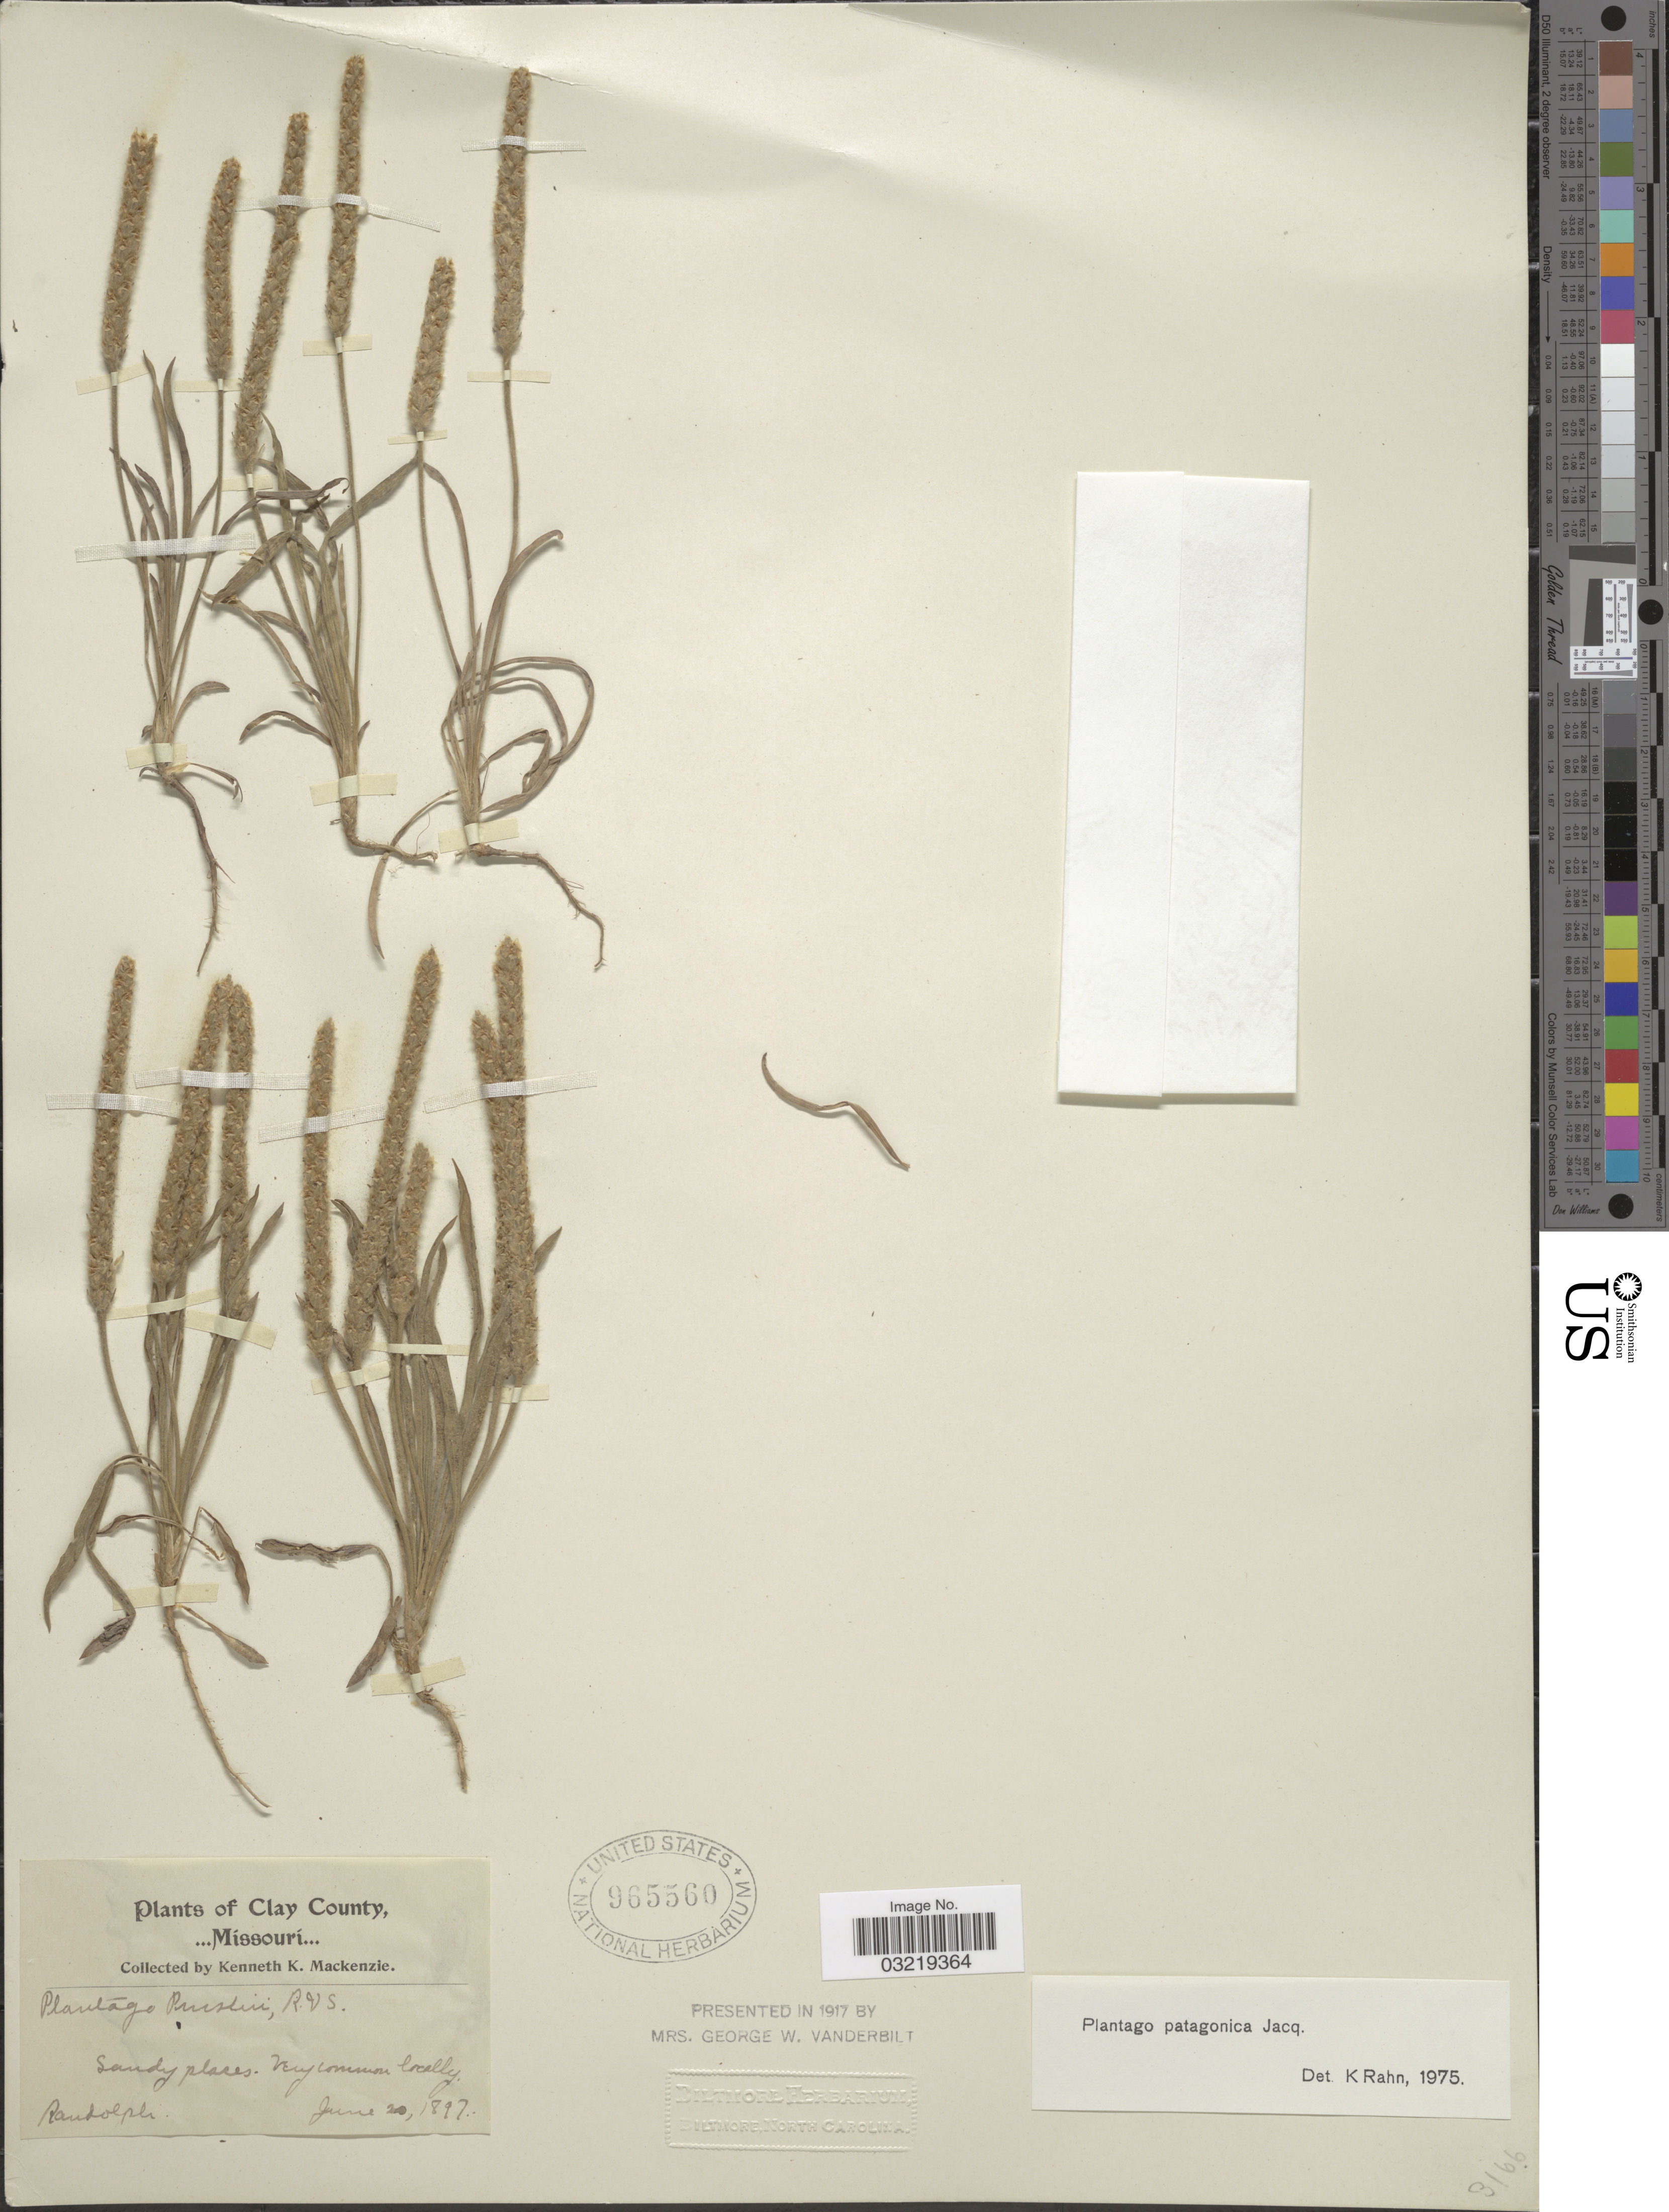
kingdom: Plantae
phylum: Tracheophyta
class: Magnoliopsida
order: Lamiales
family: Plantaginaceae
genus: Plantago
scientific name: Plantago patagonica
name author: Jacq.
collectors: K. K. Mackenzie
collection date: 1897-06-20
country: United States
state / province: Missouri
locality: Clay County. Randolph.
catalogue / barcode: US 965560